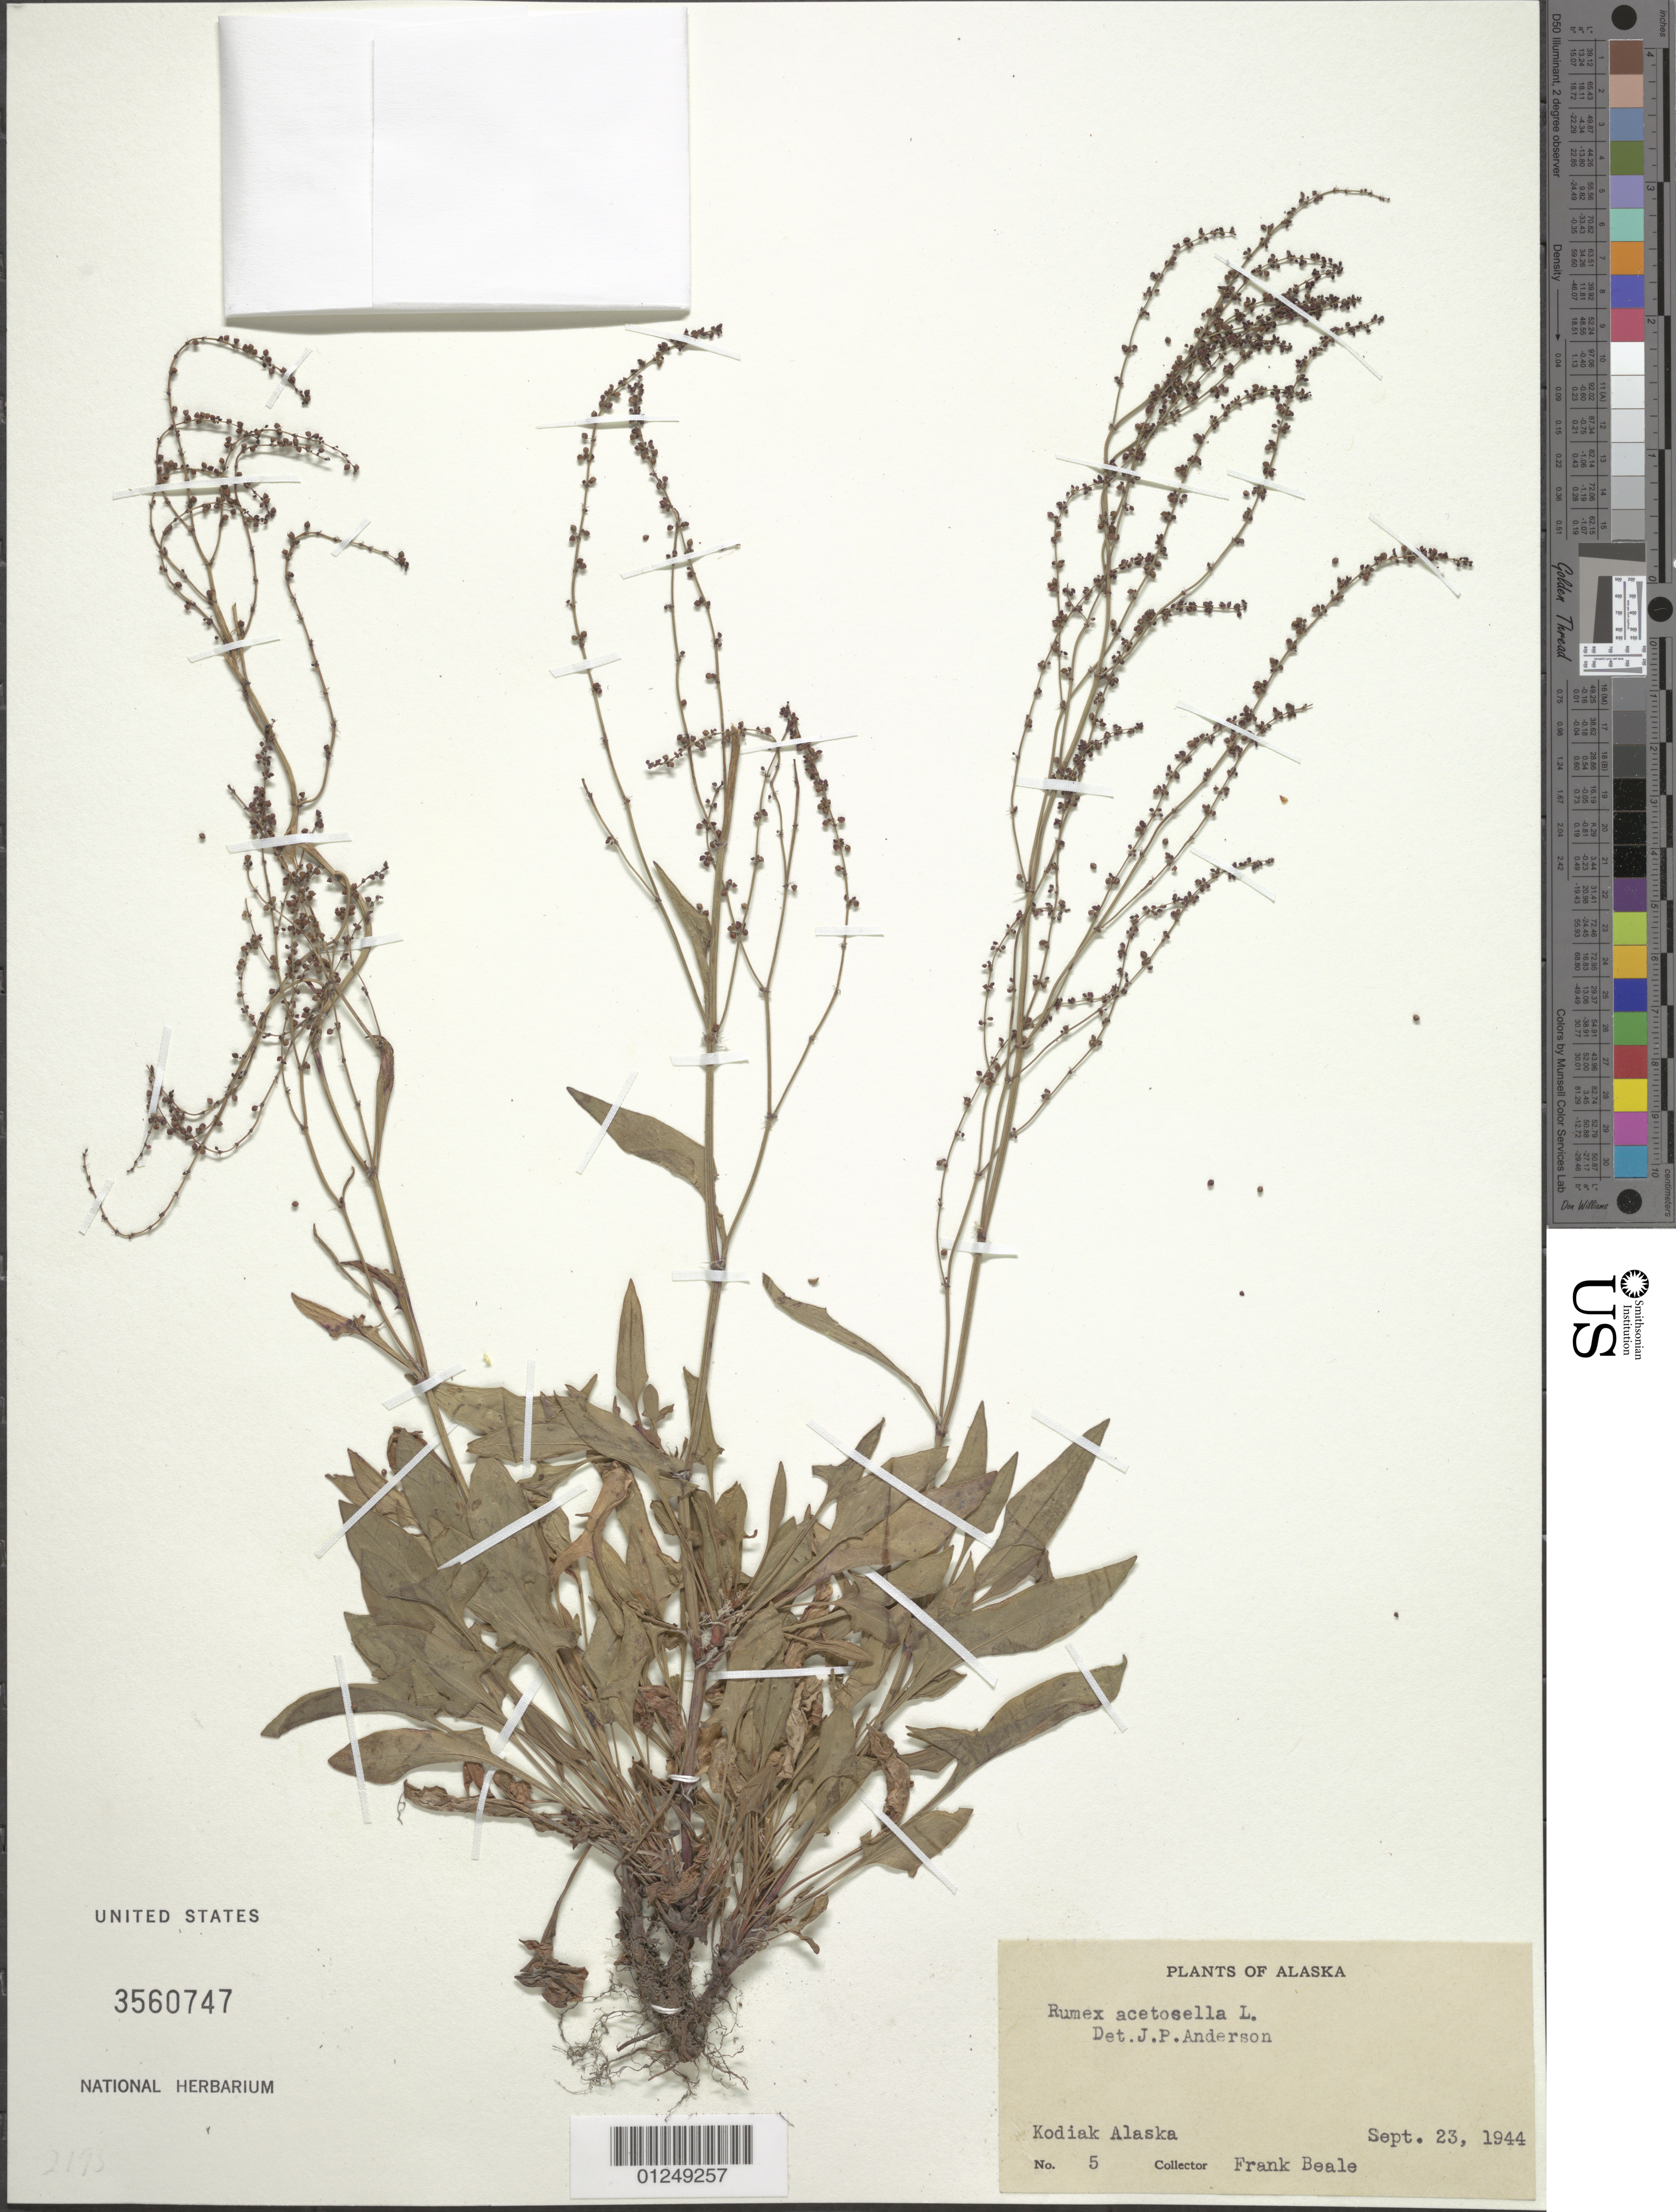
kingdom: Plantae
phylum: Tracheophyta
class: Magnoliopsida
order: Caryophyllales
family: Polygonaceae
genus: Rumex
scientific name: Rumex acetosella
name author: L.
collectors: F. Beale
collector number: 5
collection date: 1944-09-23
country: United States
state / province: Alaska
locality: Kodiak Alaska.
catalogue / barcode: US 3560747